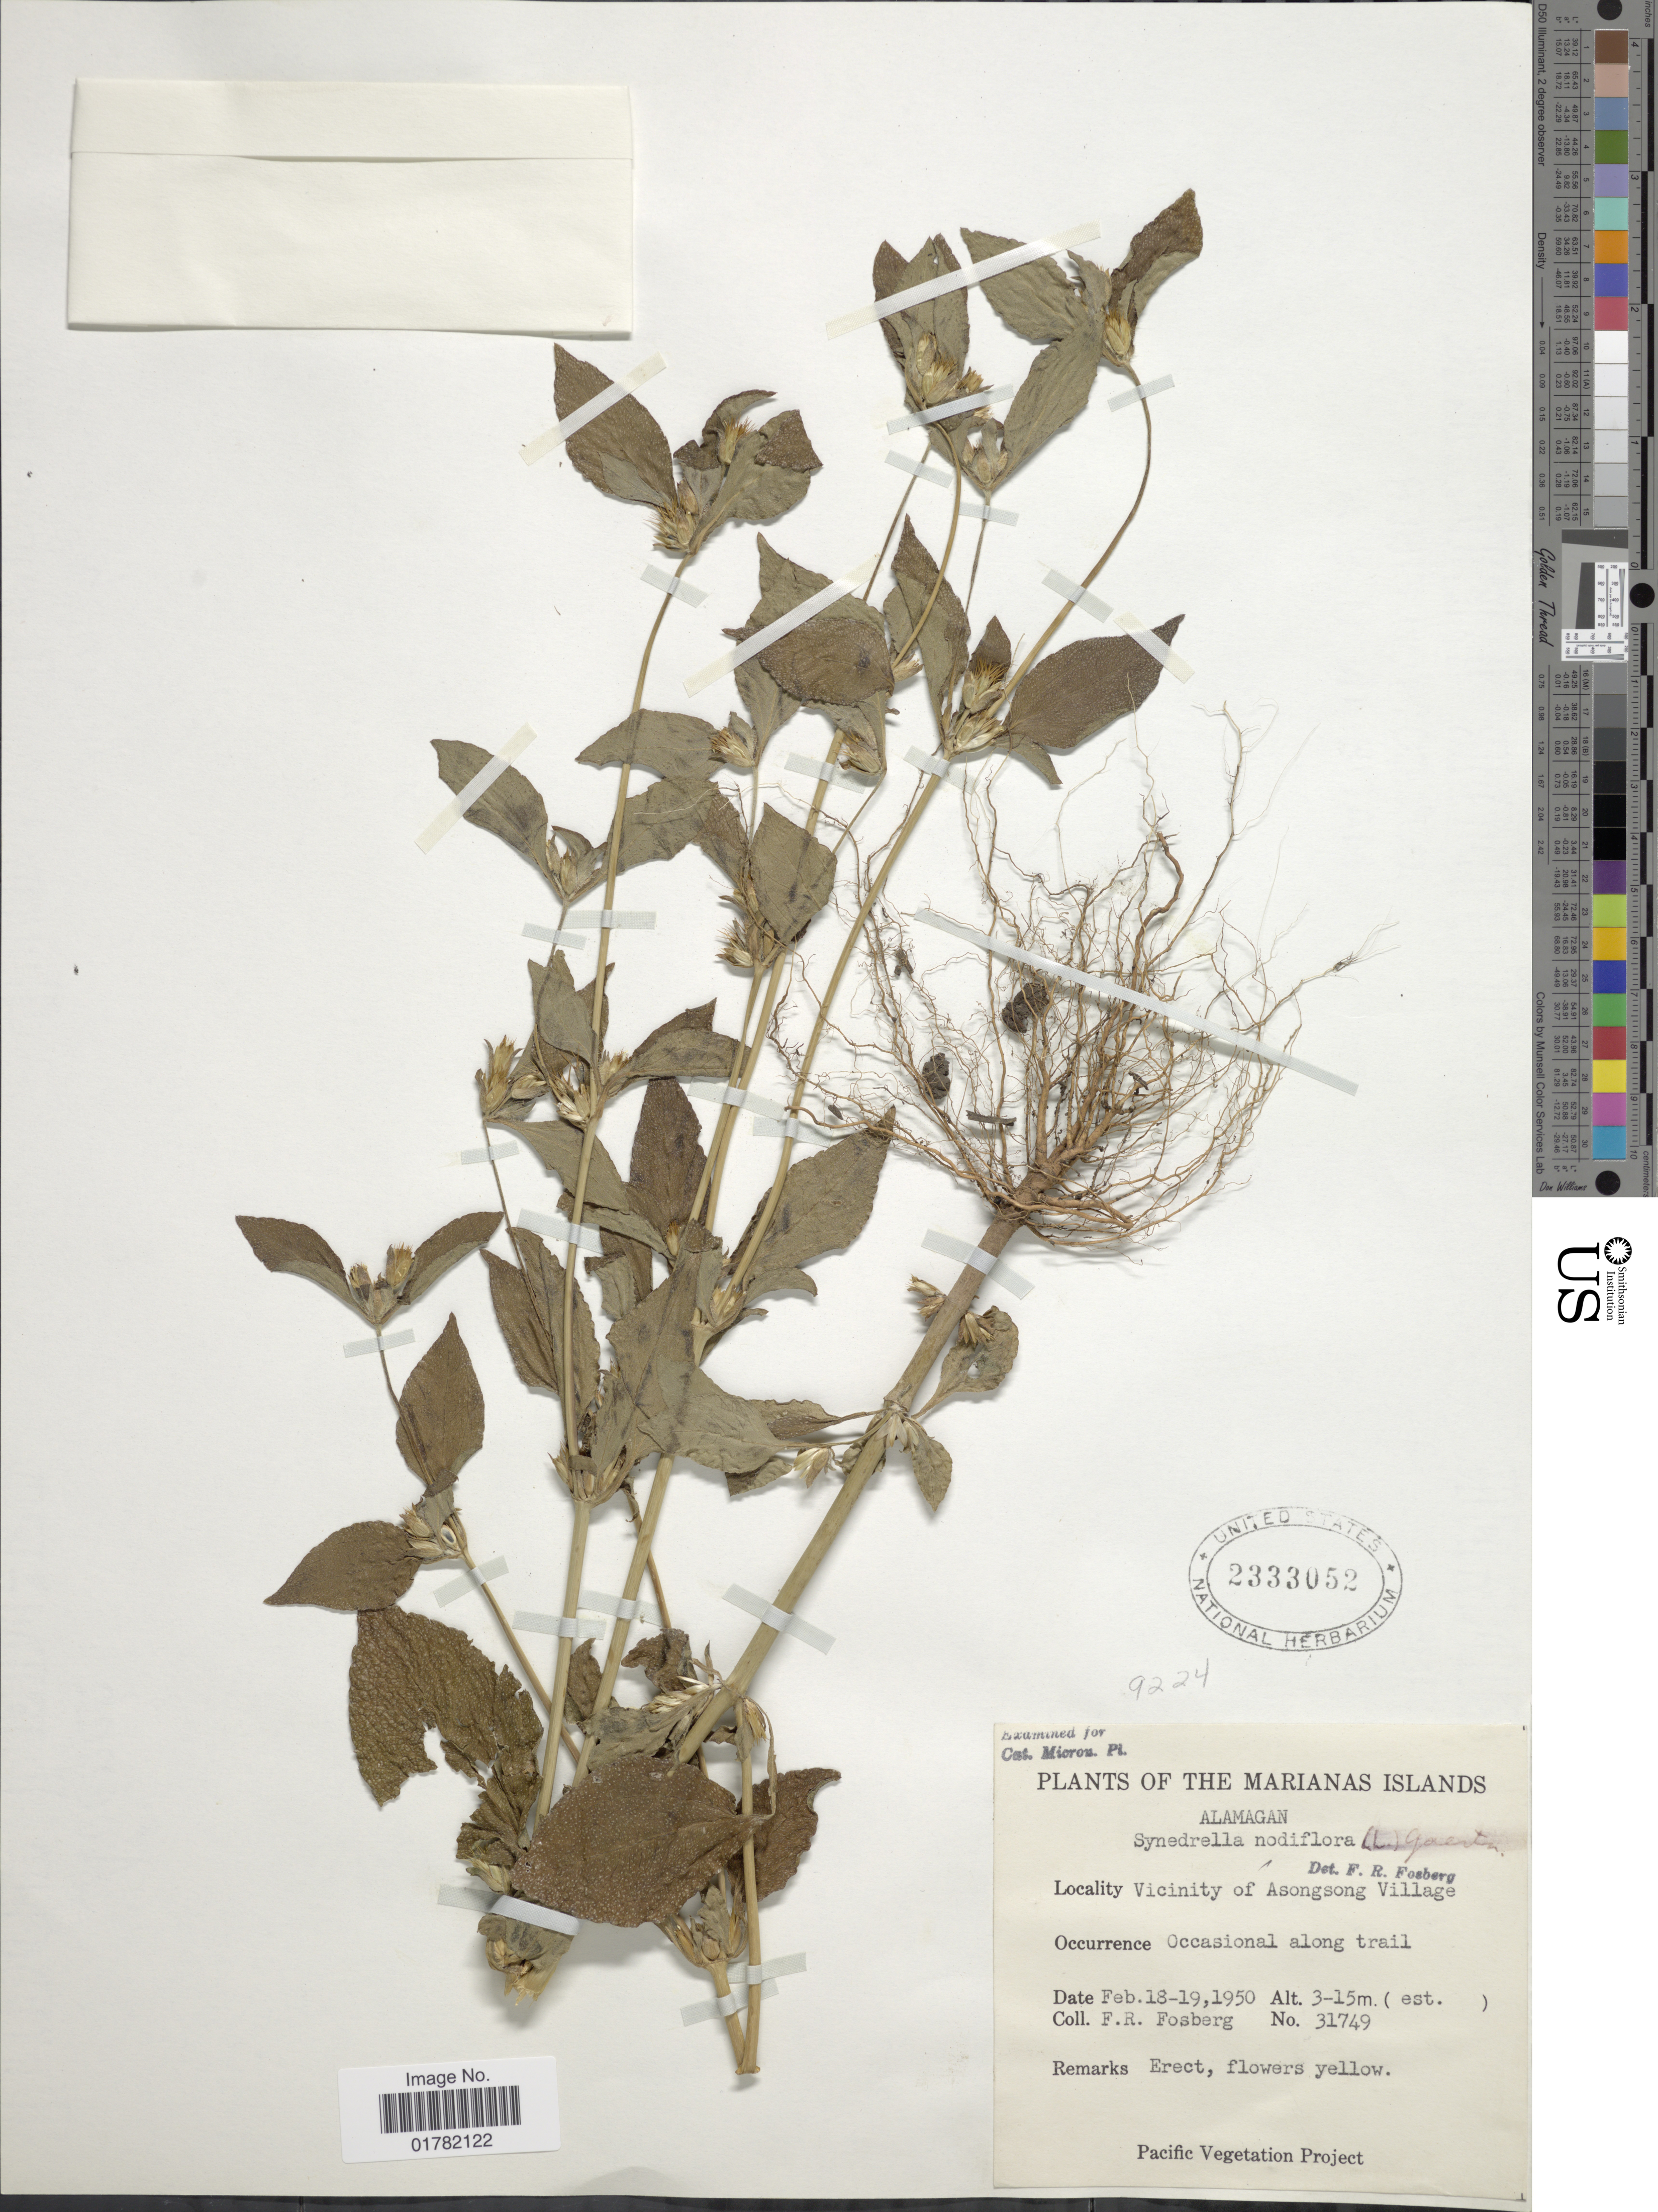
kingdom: Plantae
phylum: Tracheophyta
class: Magnoliopsida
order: Asterales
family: Asteraceae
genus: Synedrella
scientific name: Synedrella nodiflora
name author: (L.) Gaertn.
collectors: F. R. Fosberg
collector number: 31749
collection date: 1950-02-18/1950-02-19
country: Northern Mariana Islands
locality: The Mariana Islands, Alamagan, Vicinity of Asonsong Village, Occasional along trail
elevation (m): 3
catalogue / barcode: US 2333052